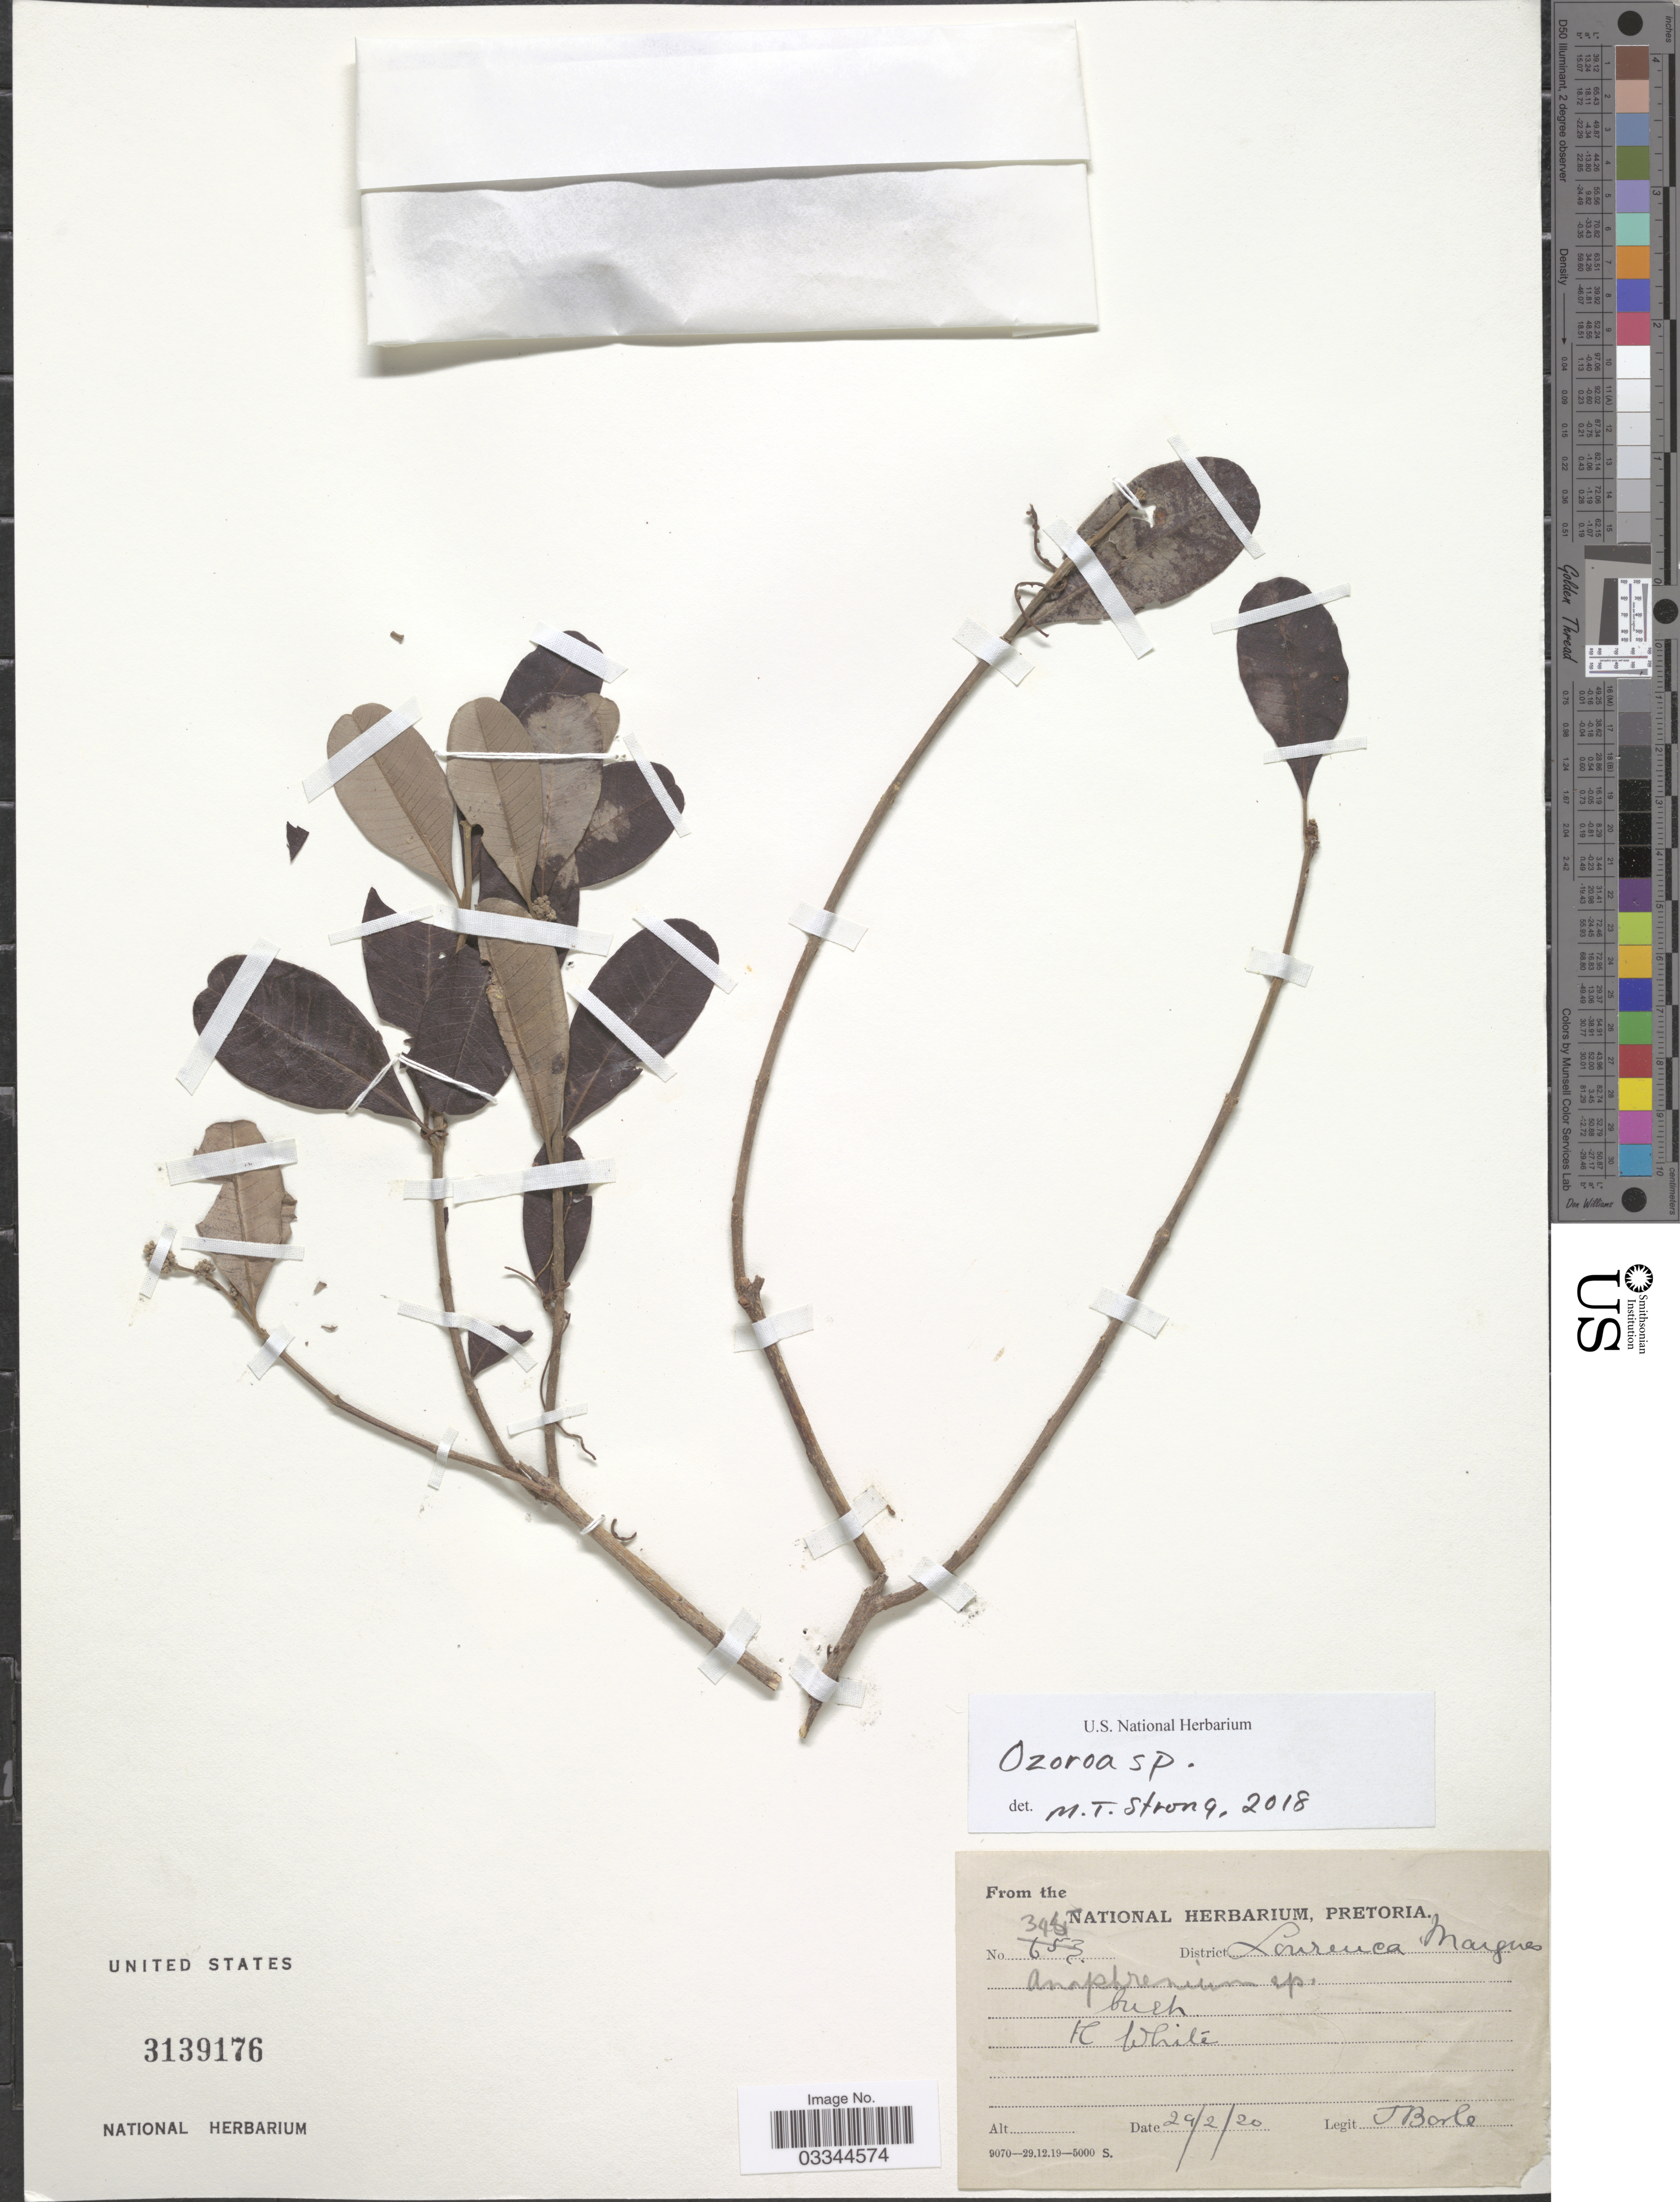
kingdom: Plantae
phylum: Tracheophyta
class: Magnoliopsida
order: Sapindales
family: Anacardiaceae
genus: Ozoroa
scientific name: Ozoroa sp.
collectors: J. Borle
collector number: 345*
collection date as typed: Transcribed d/m/y: 29/2/20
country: Mozambique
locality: District Lourenco Marques.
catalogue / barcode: US 3139176